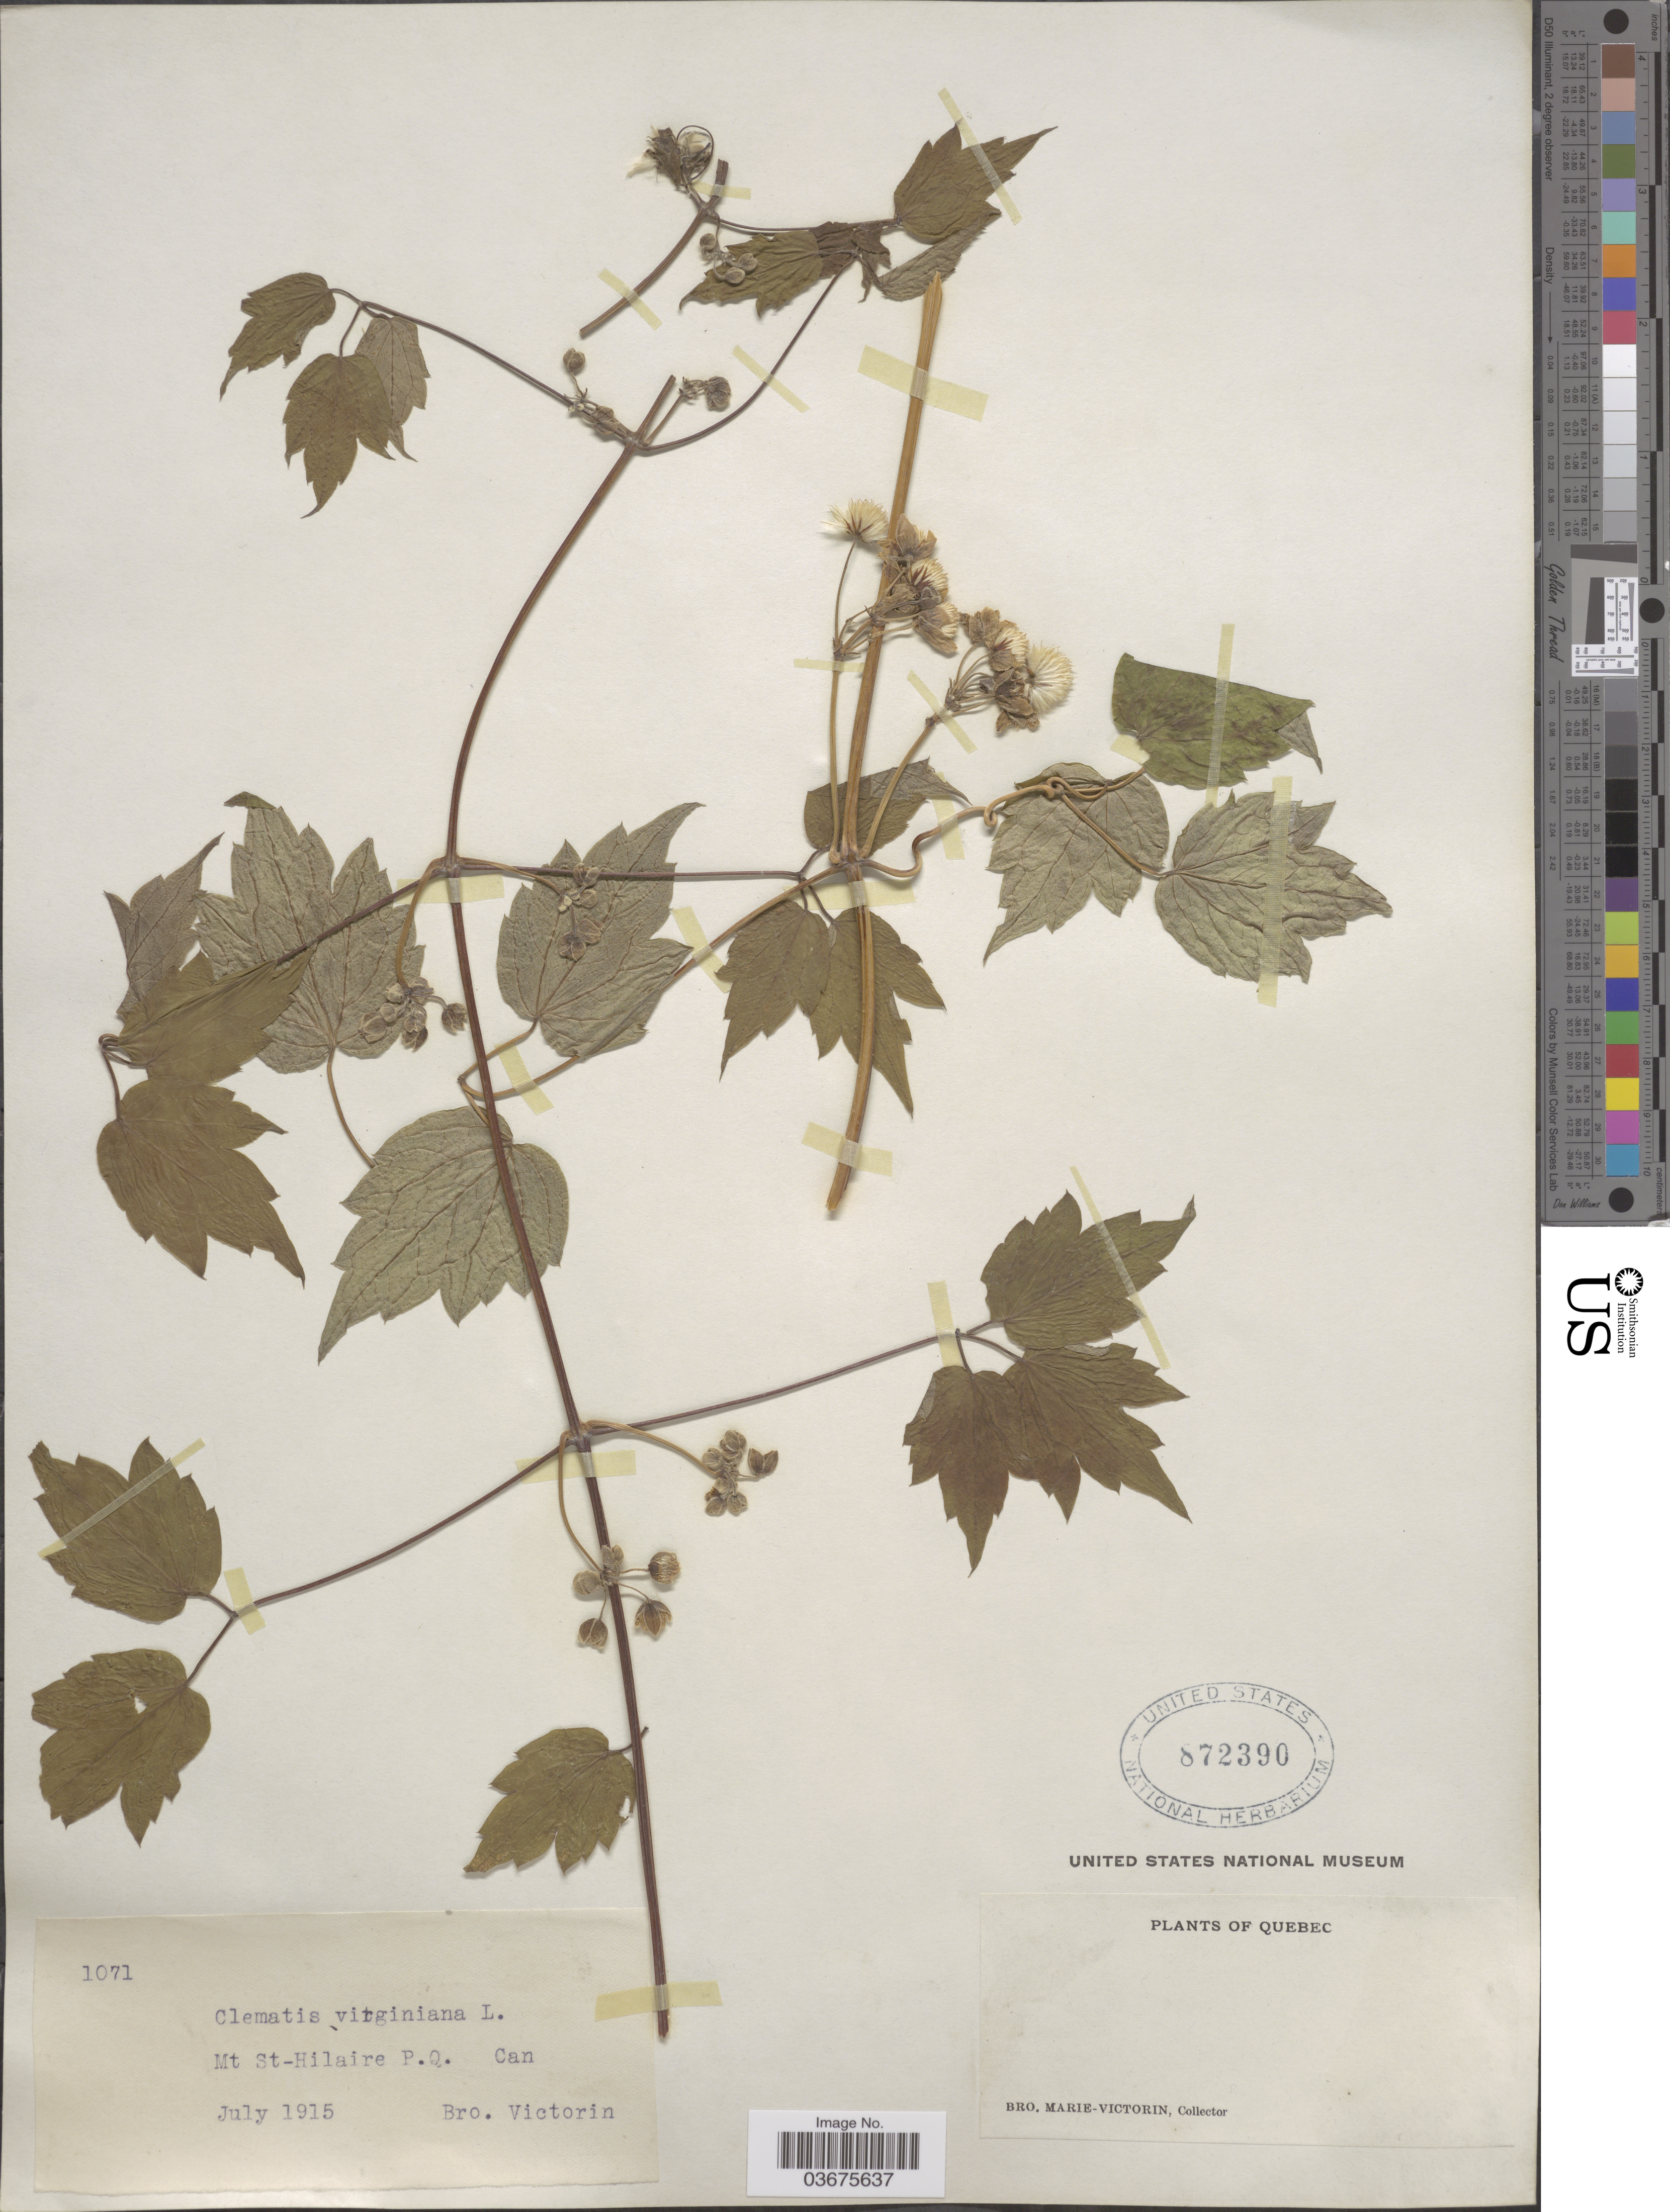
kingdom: Plantae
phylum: Tracheophyta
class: Magnoliopsida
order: Ranunculales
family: Ranunculaceae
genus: Clematis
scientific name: Clematis virginiana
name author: L.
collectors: Fr. Marie-Victorin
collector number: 1071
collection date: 1915-07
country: Canada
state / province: Quebec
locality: Mt St-Hilaire P.Q. Can.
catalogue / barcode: US 872390